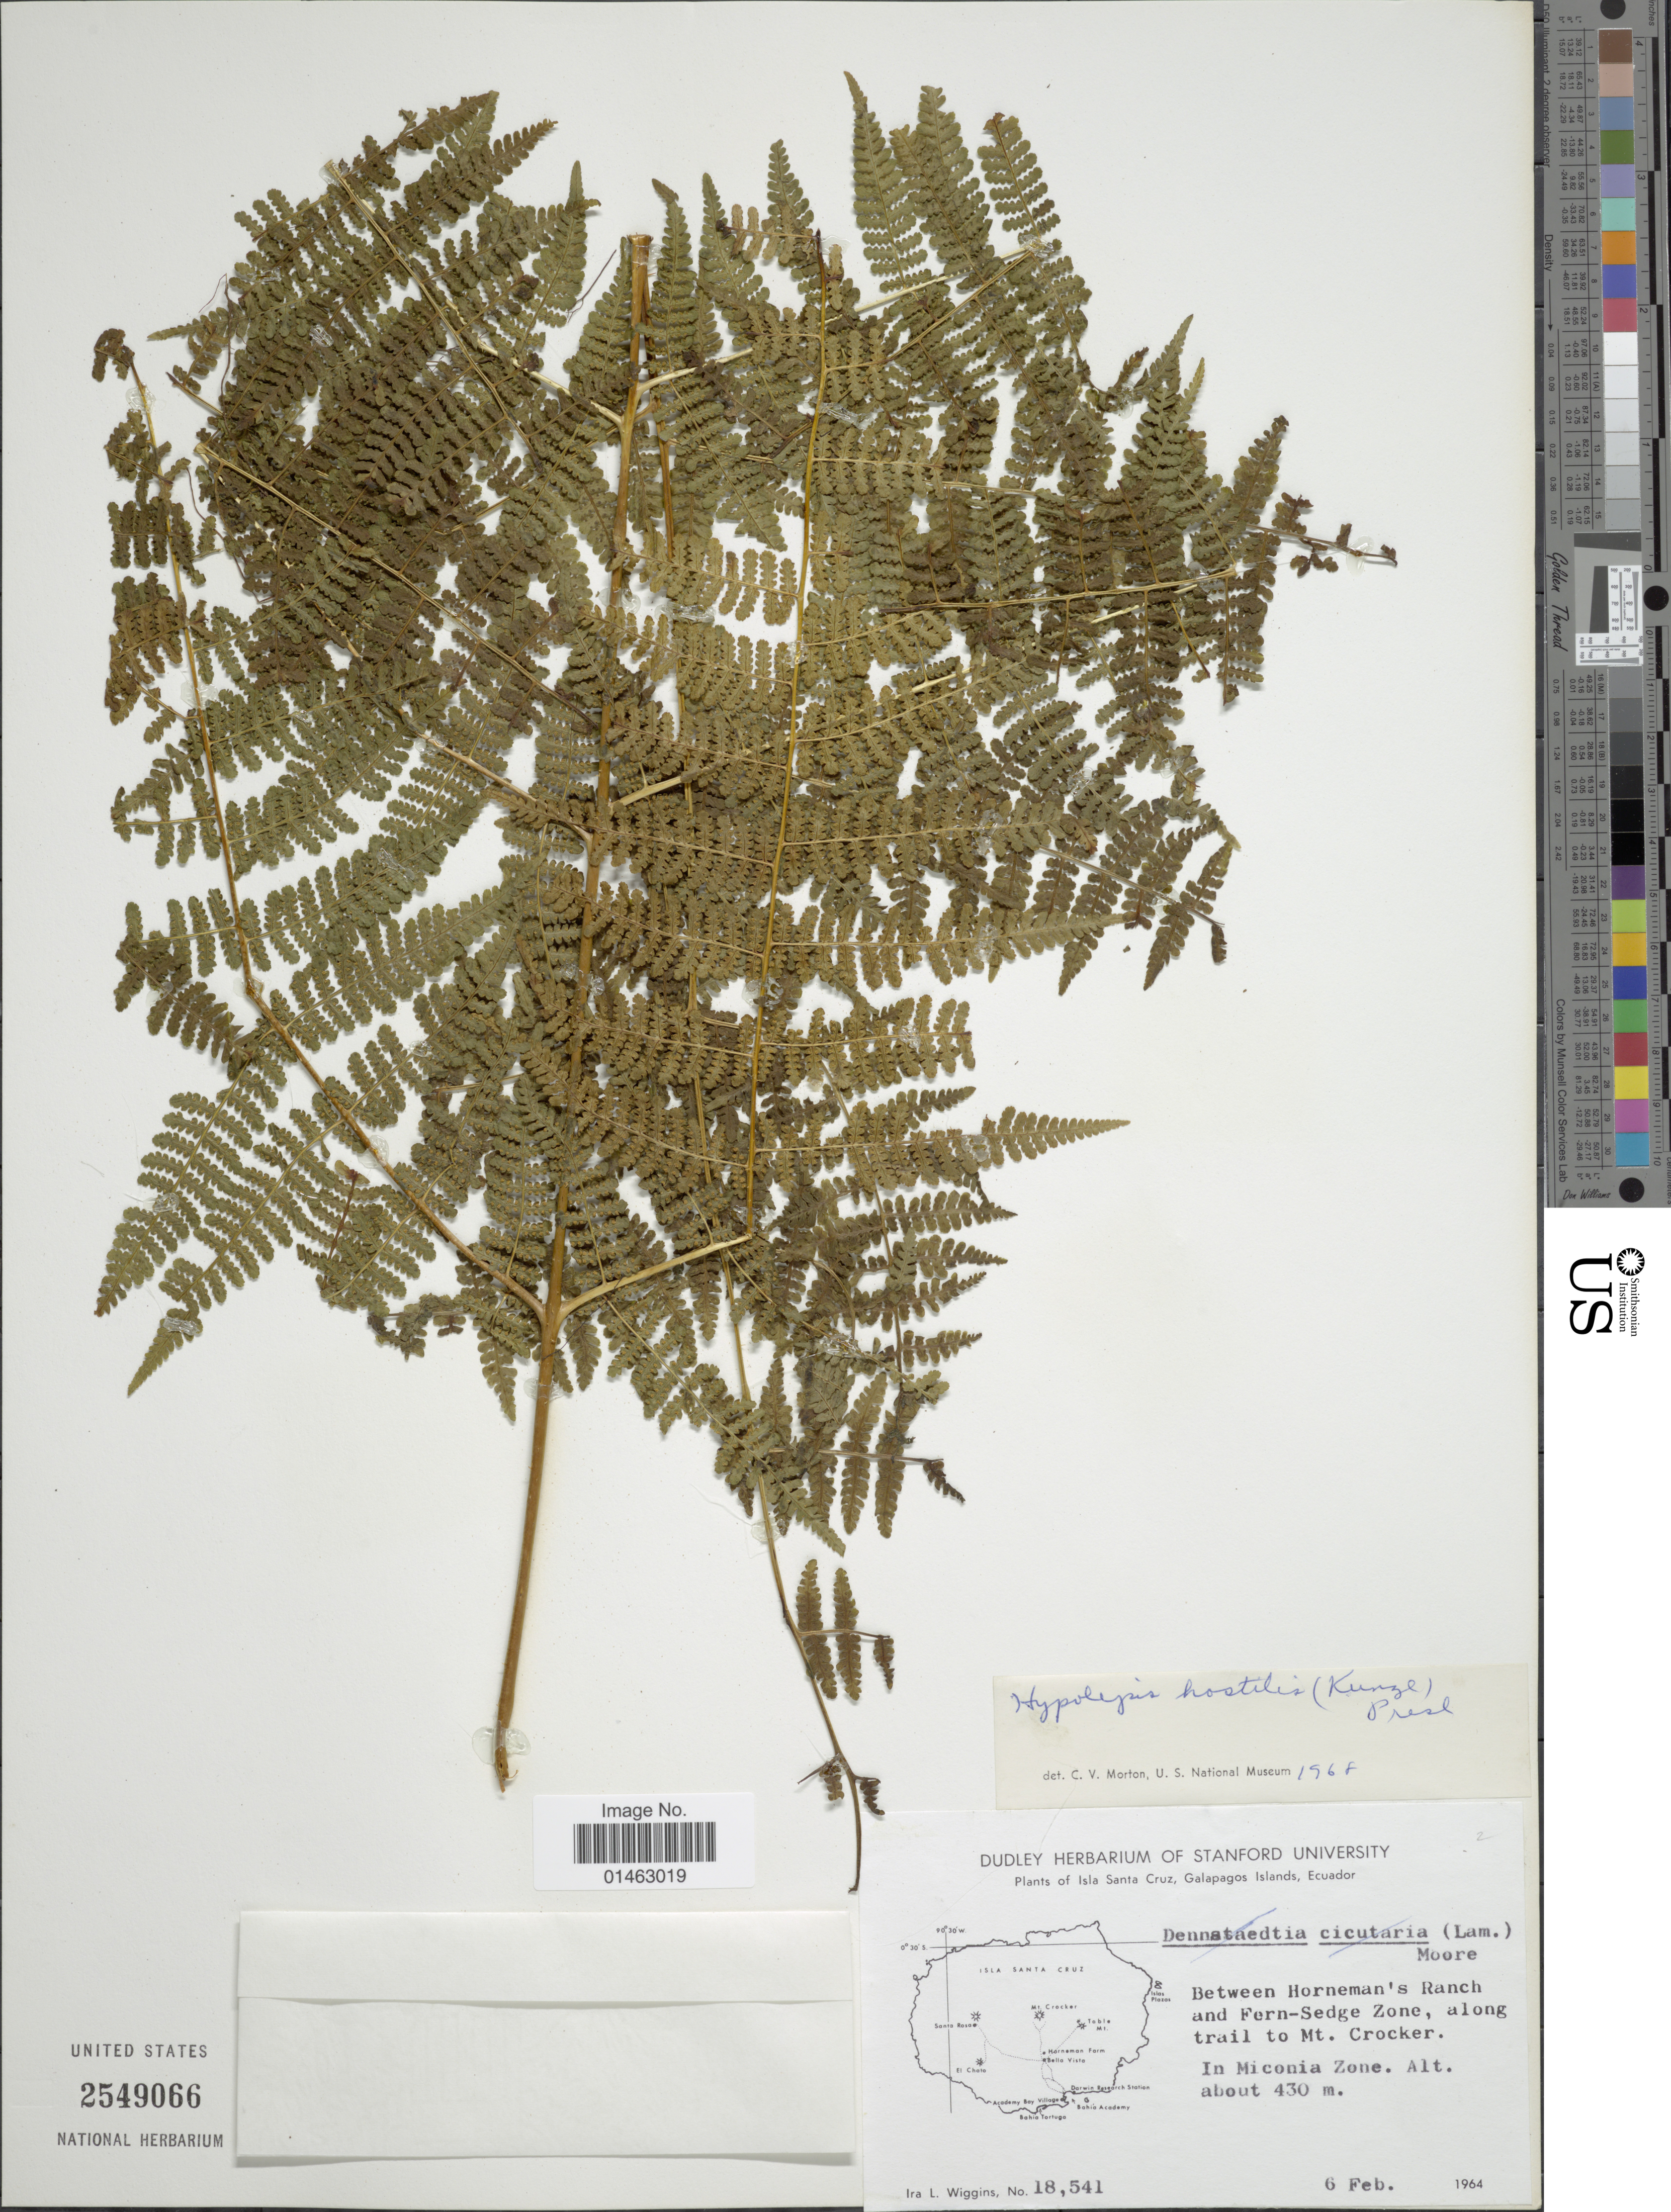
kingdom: Plantae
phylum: Tracheophyta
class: Polypodiopsida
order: Polypodiales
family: Dennstaedtiaceae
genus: Hypolepis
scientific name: Hypolepis hostilis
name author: (Kunze) C. Presl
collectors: I. L. Wiggins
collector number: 18541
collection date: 1964-02-06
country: Ecuador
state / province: Colón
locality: Isla Santa Cruz, Galapagos Islands, Between Horne's Ranch and fern-Sedge, along trail to Mt Crocker. In Miconia Zone.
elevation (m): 430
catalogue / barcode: US 2549066